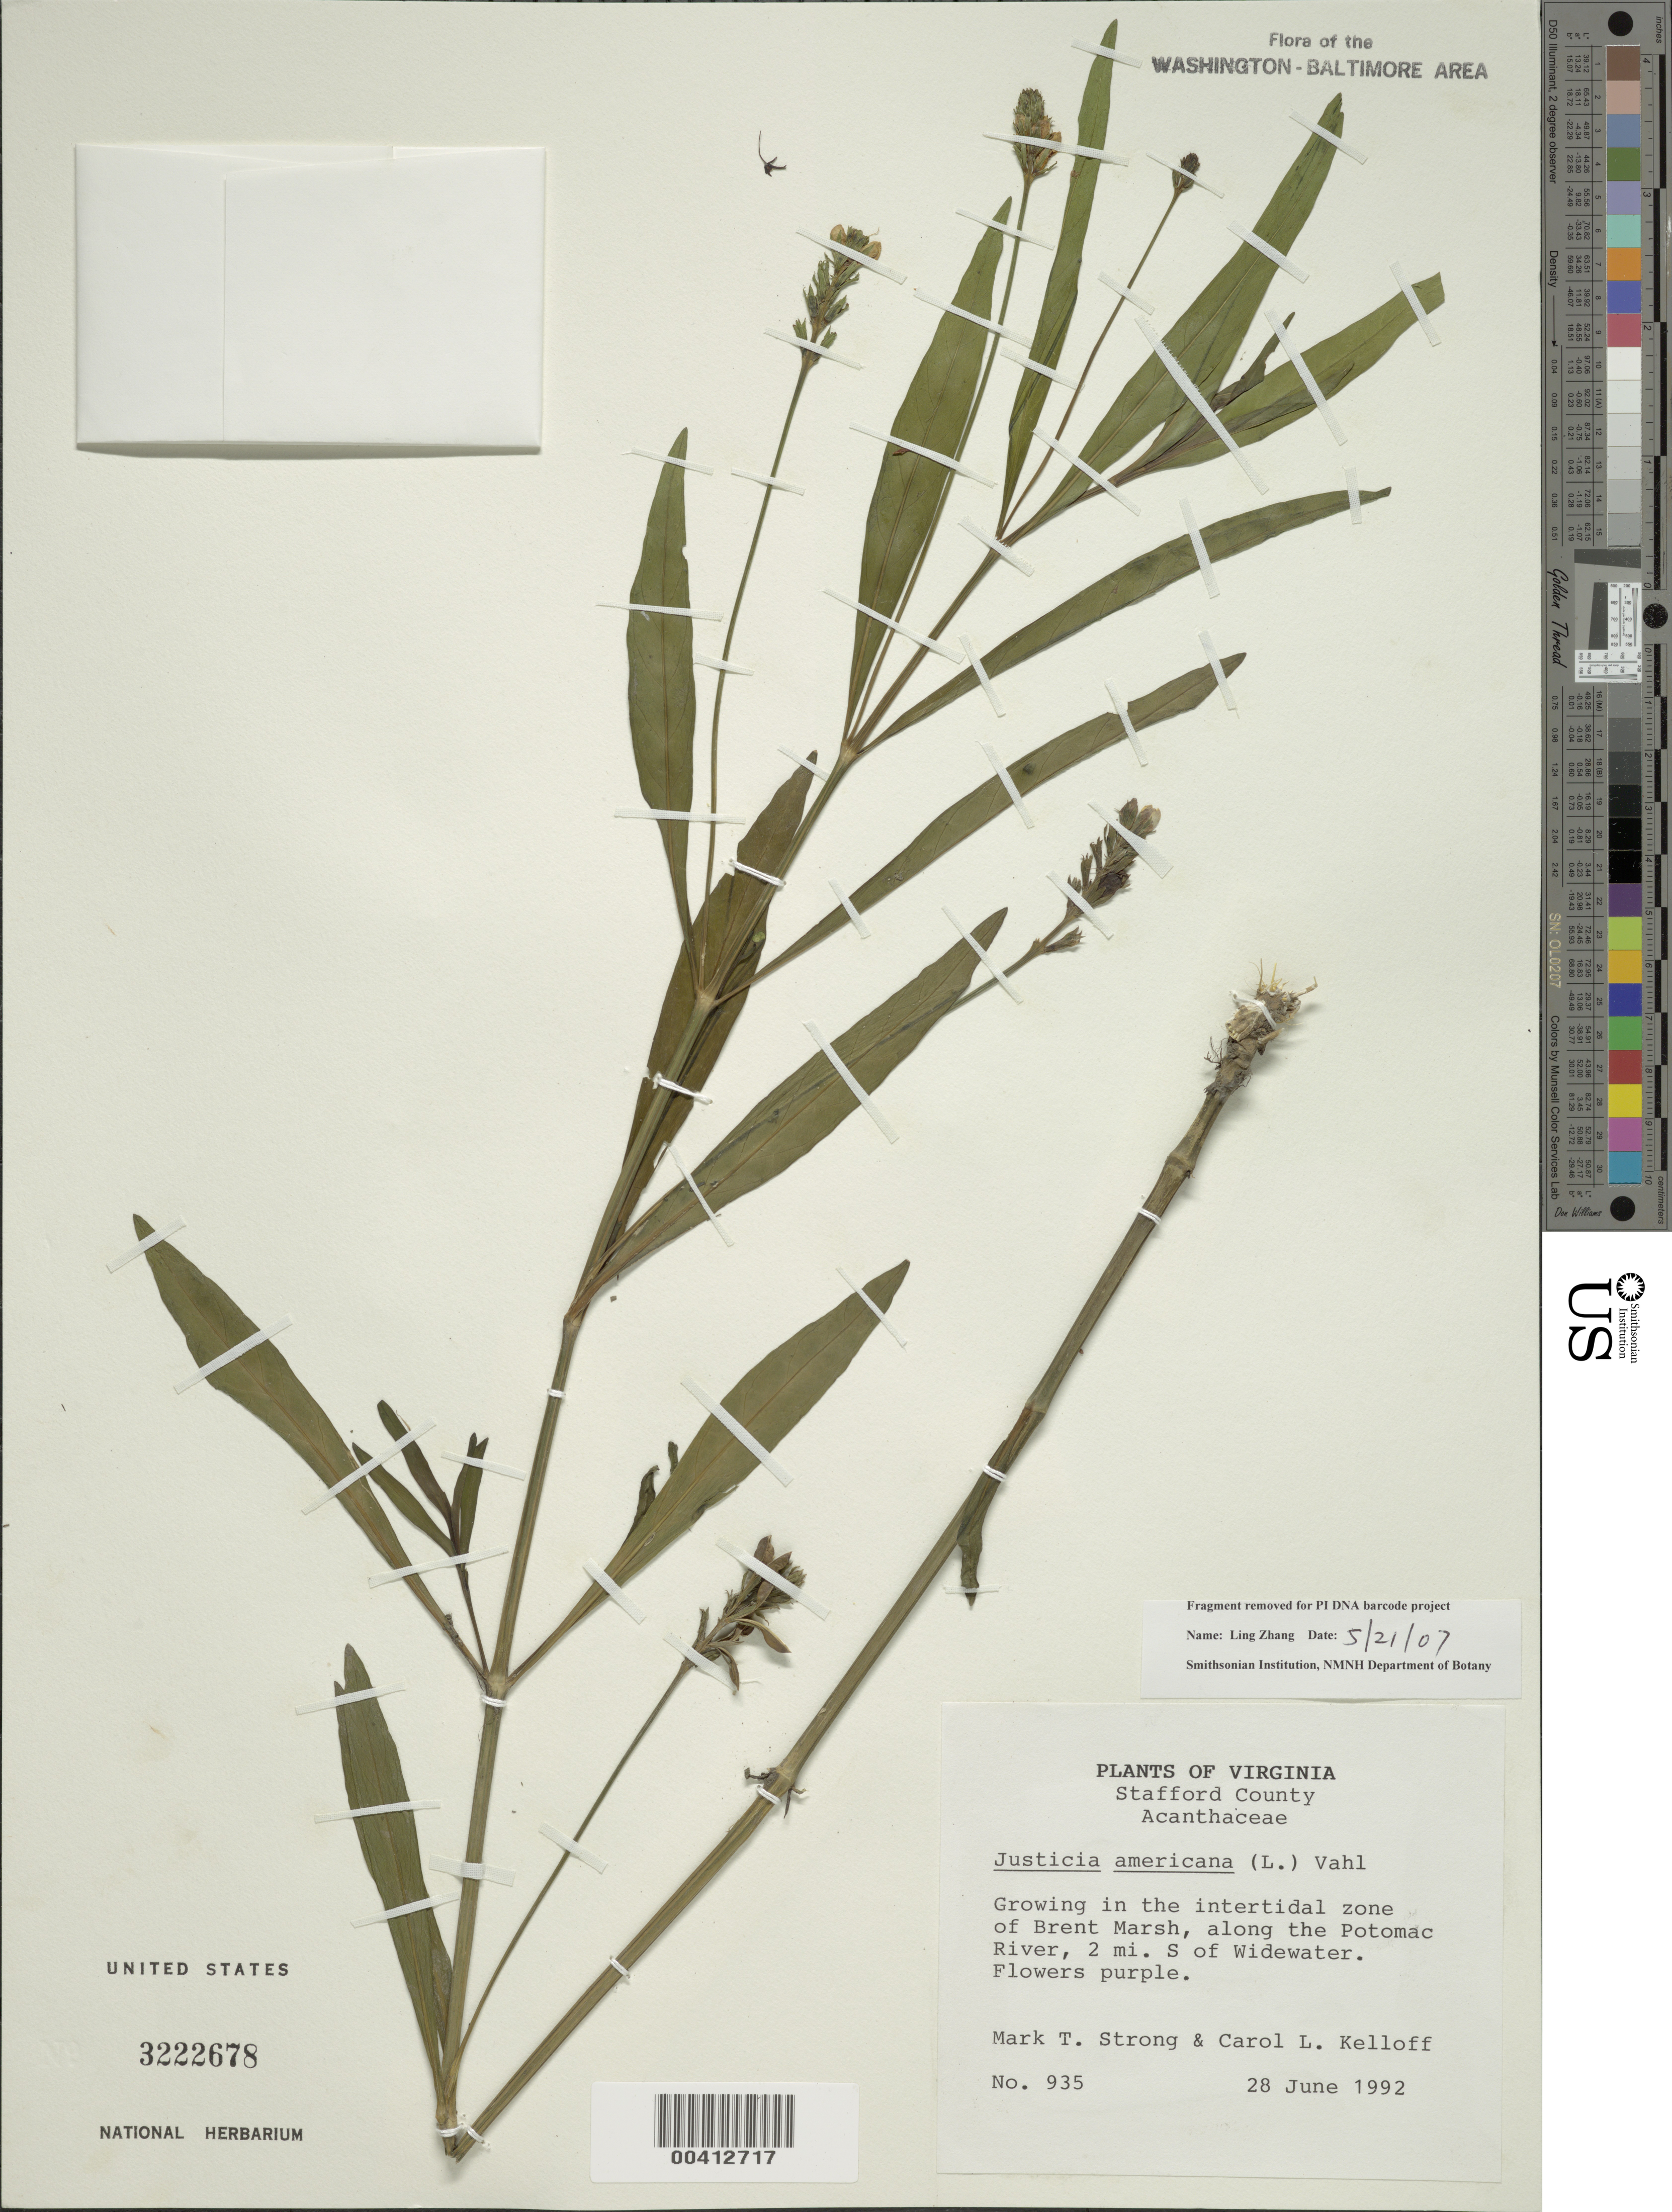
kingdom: Plantae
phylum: Tracheophyta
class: Magnoliopsida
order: Lamiales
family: Acanthaceae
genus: Justicia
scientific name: Justicia americana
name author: (L.) Vahl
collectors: M. T. Strong & C. L. Kelloff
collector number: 935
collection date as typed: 28 Jun 1992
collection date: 1992-06-28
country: United States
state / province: Virginia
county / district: Stafford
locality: S of Widewater, Brent Marsh, along Potomac River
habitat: Intertidal zone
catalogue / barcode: US 3222678